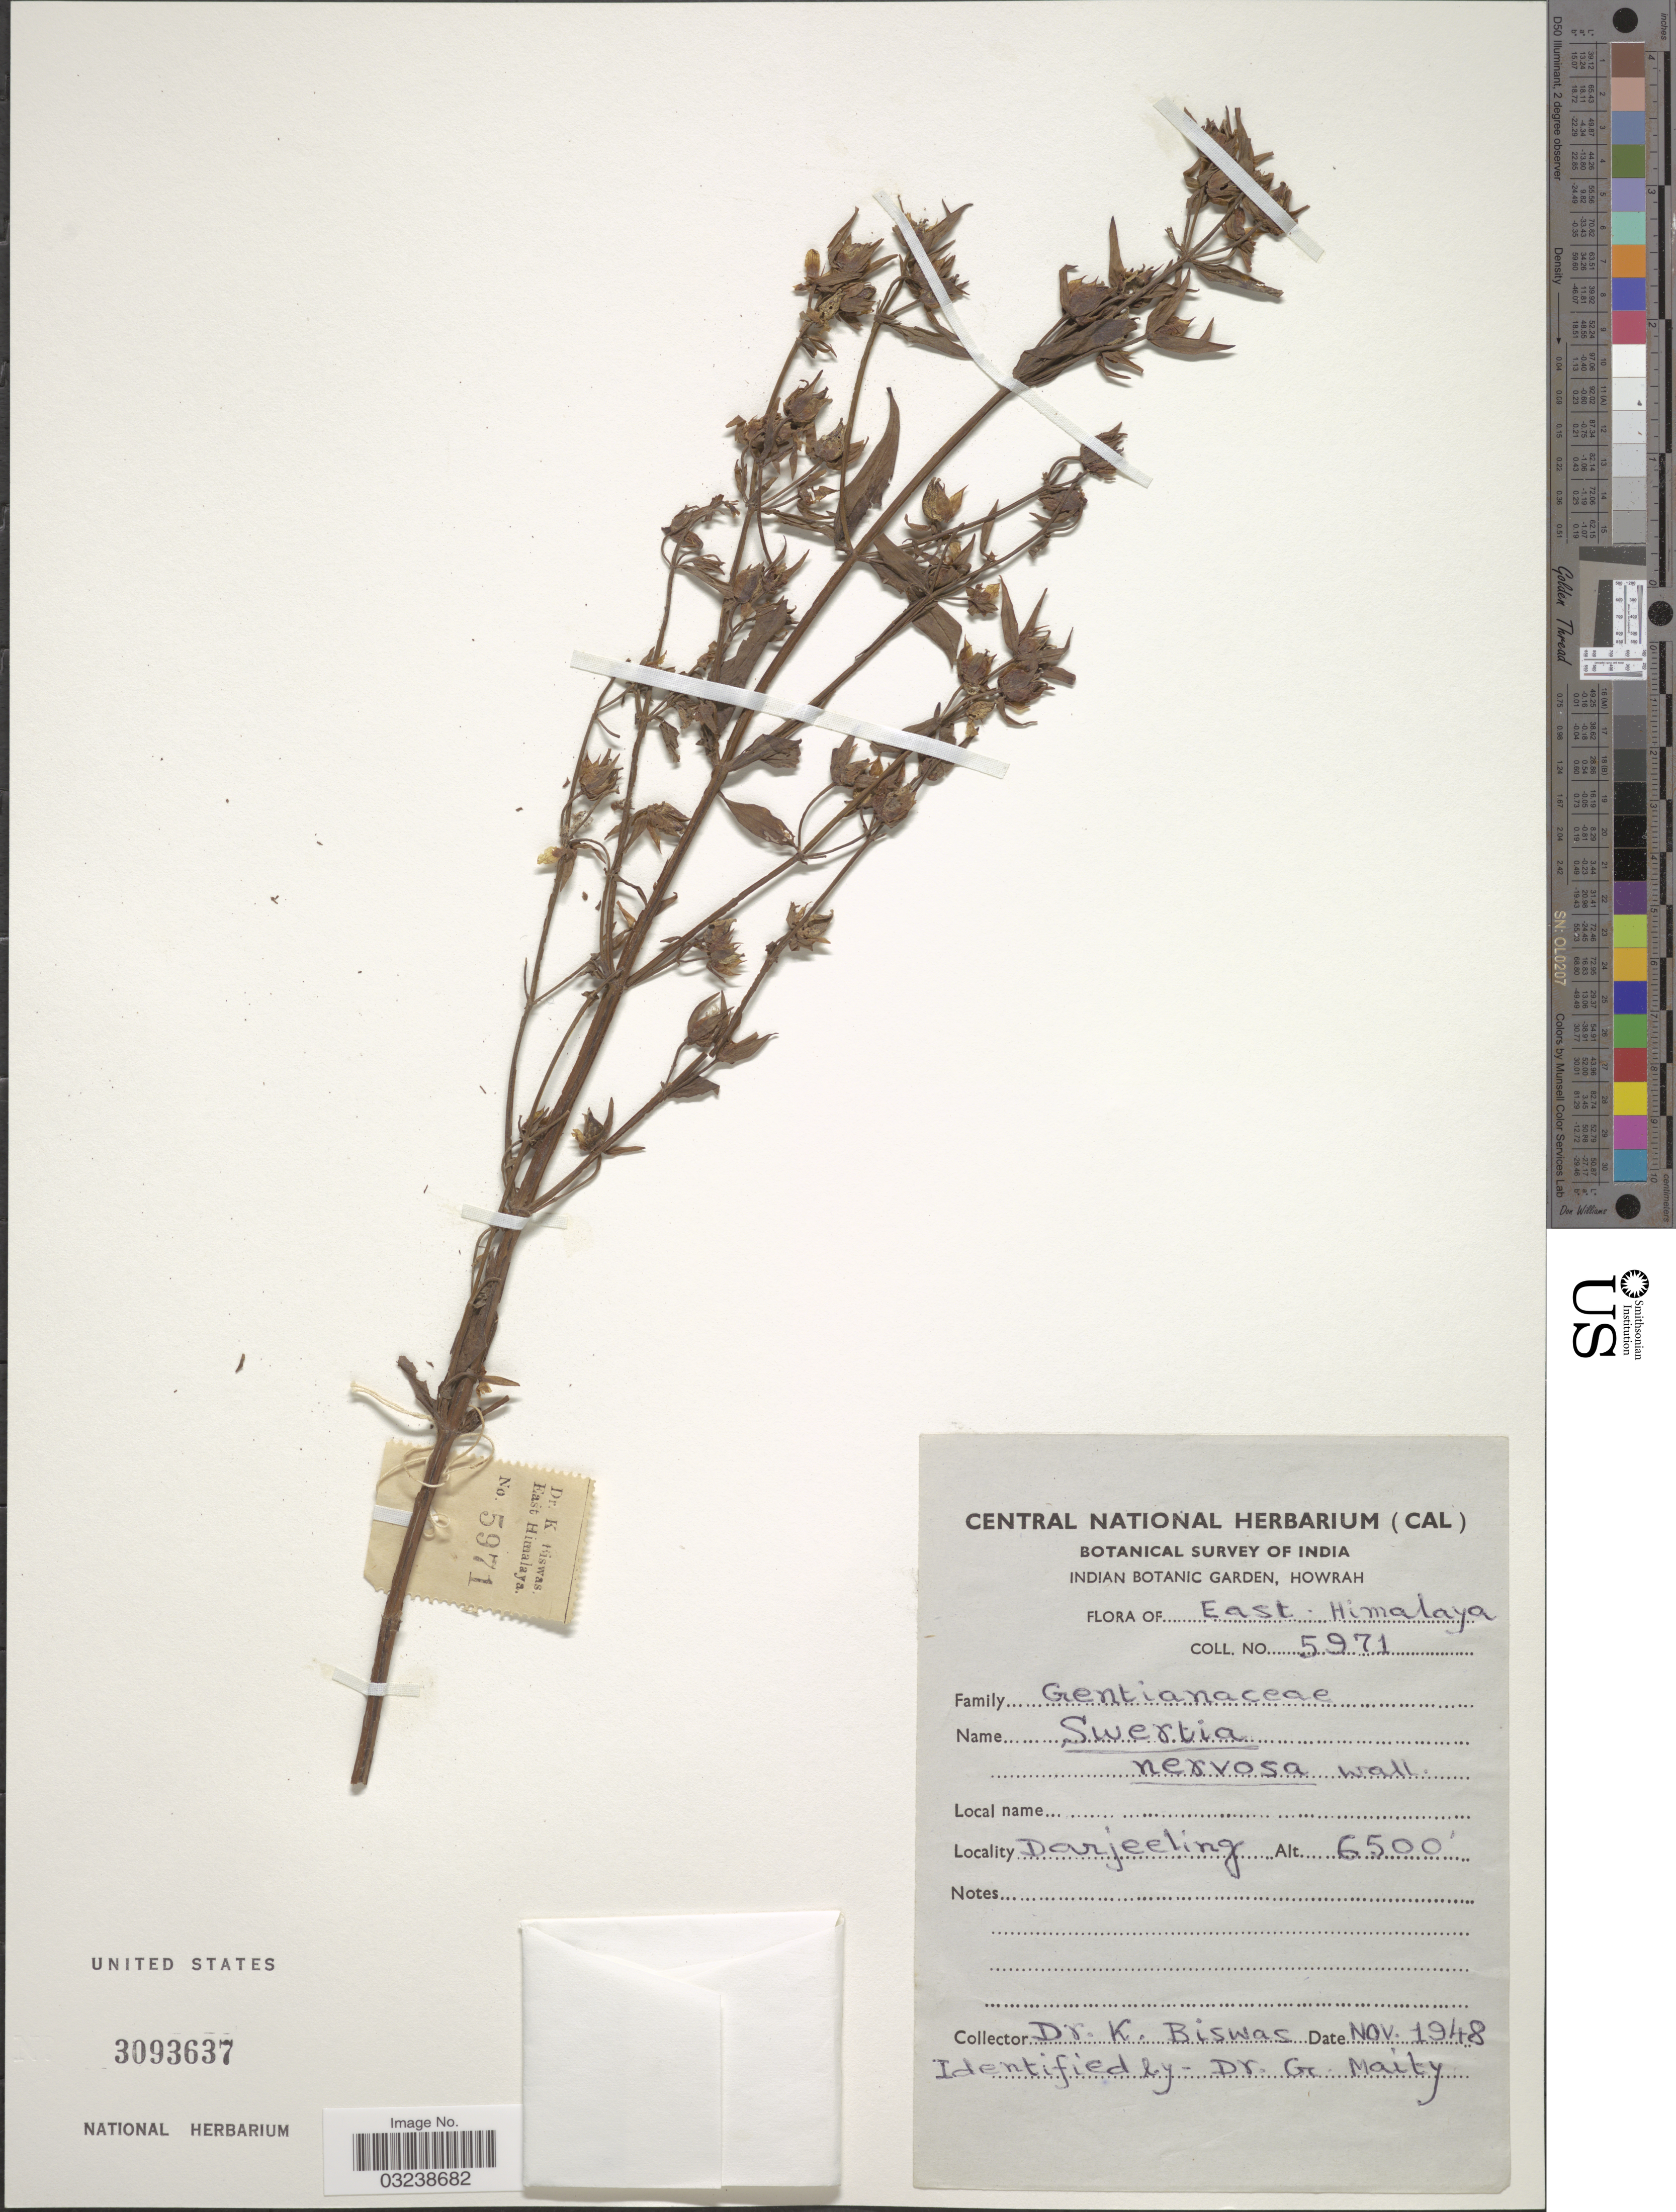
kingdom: Plantae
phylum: Tracheophyta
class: Magnoliopsida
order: Gentianales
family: Gentianaceae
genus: Swertia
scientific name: Swertia nervosa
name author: (Wall. ex G. Don) C.B. Clarke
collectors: K. Biswas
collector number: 5971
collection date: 1948-11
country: India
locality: East-Himalaya. Darjeeling.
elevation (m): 1981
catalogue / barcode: US 3093637